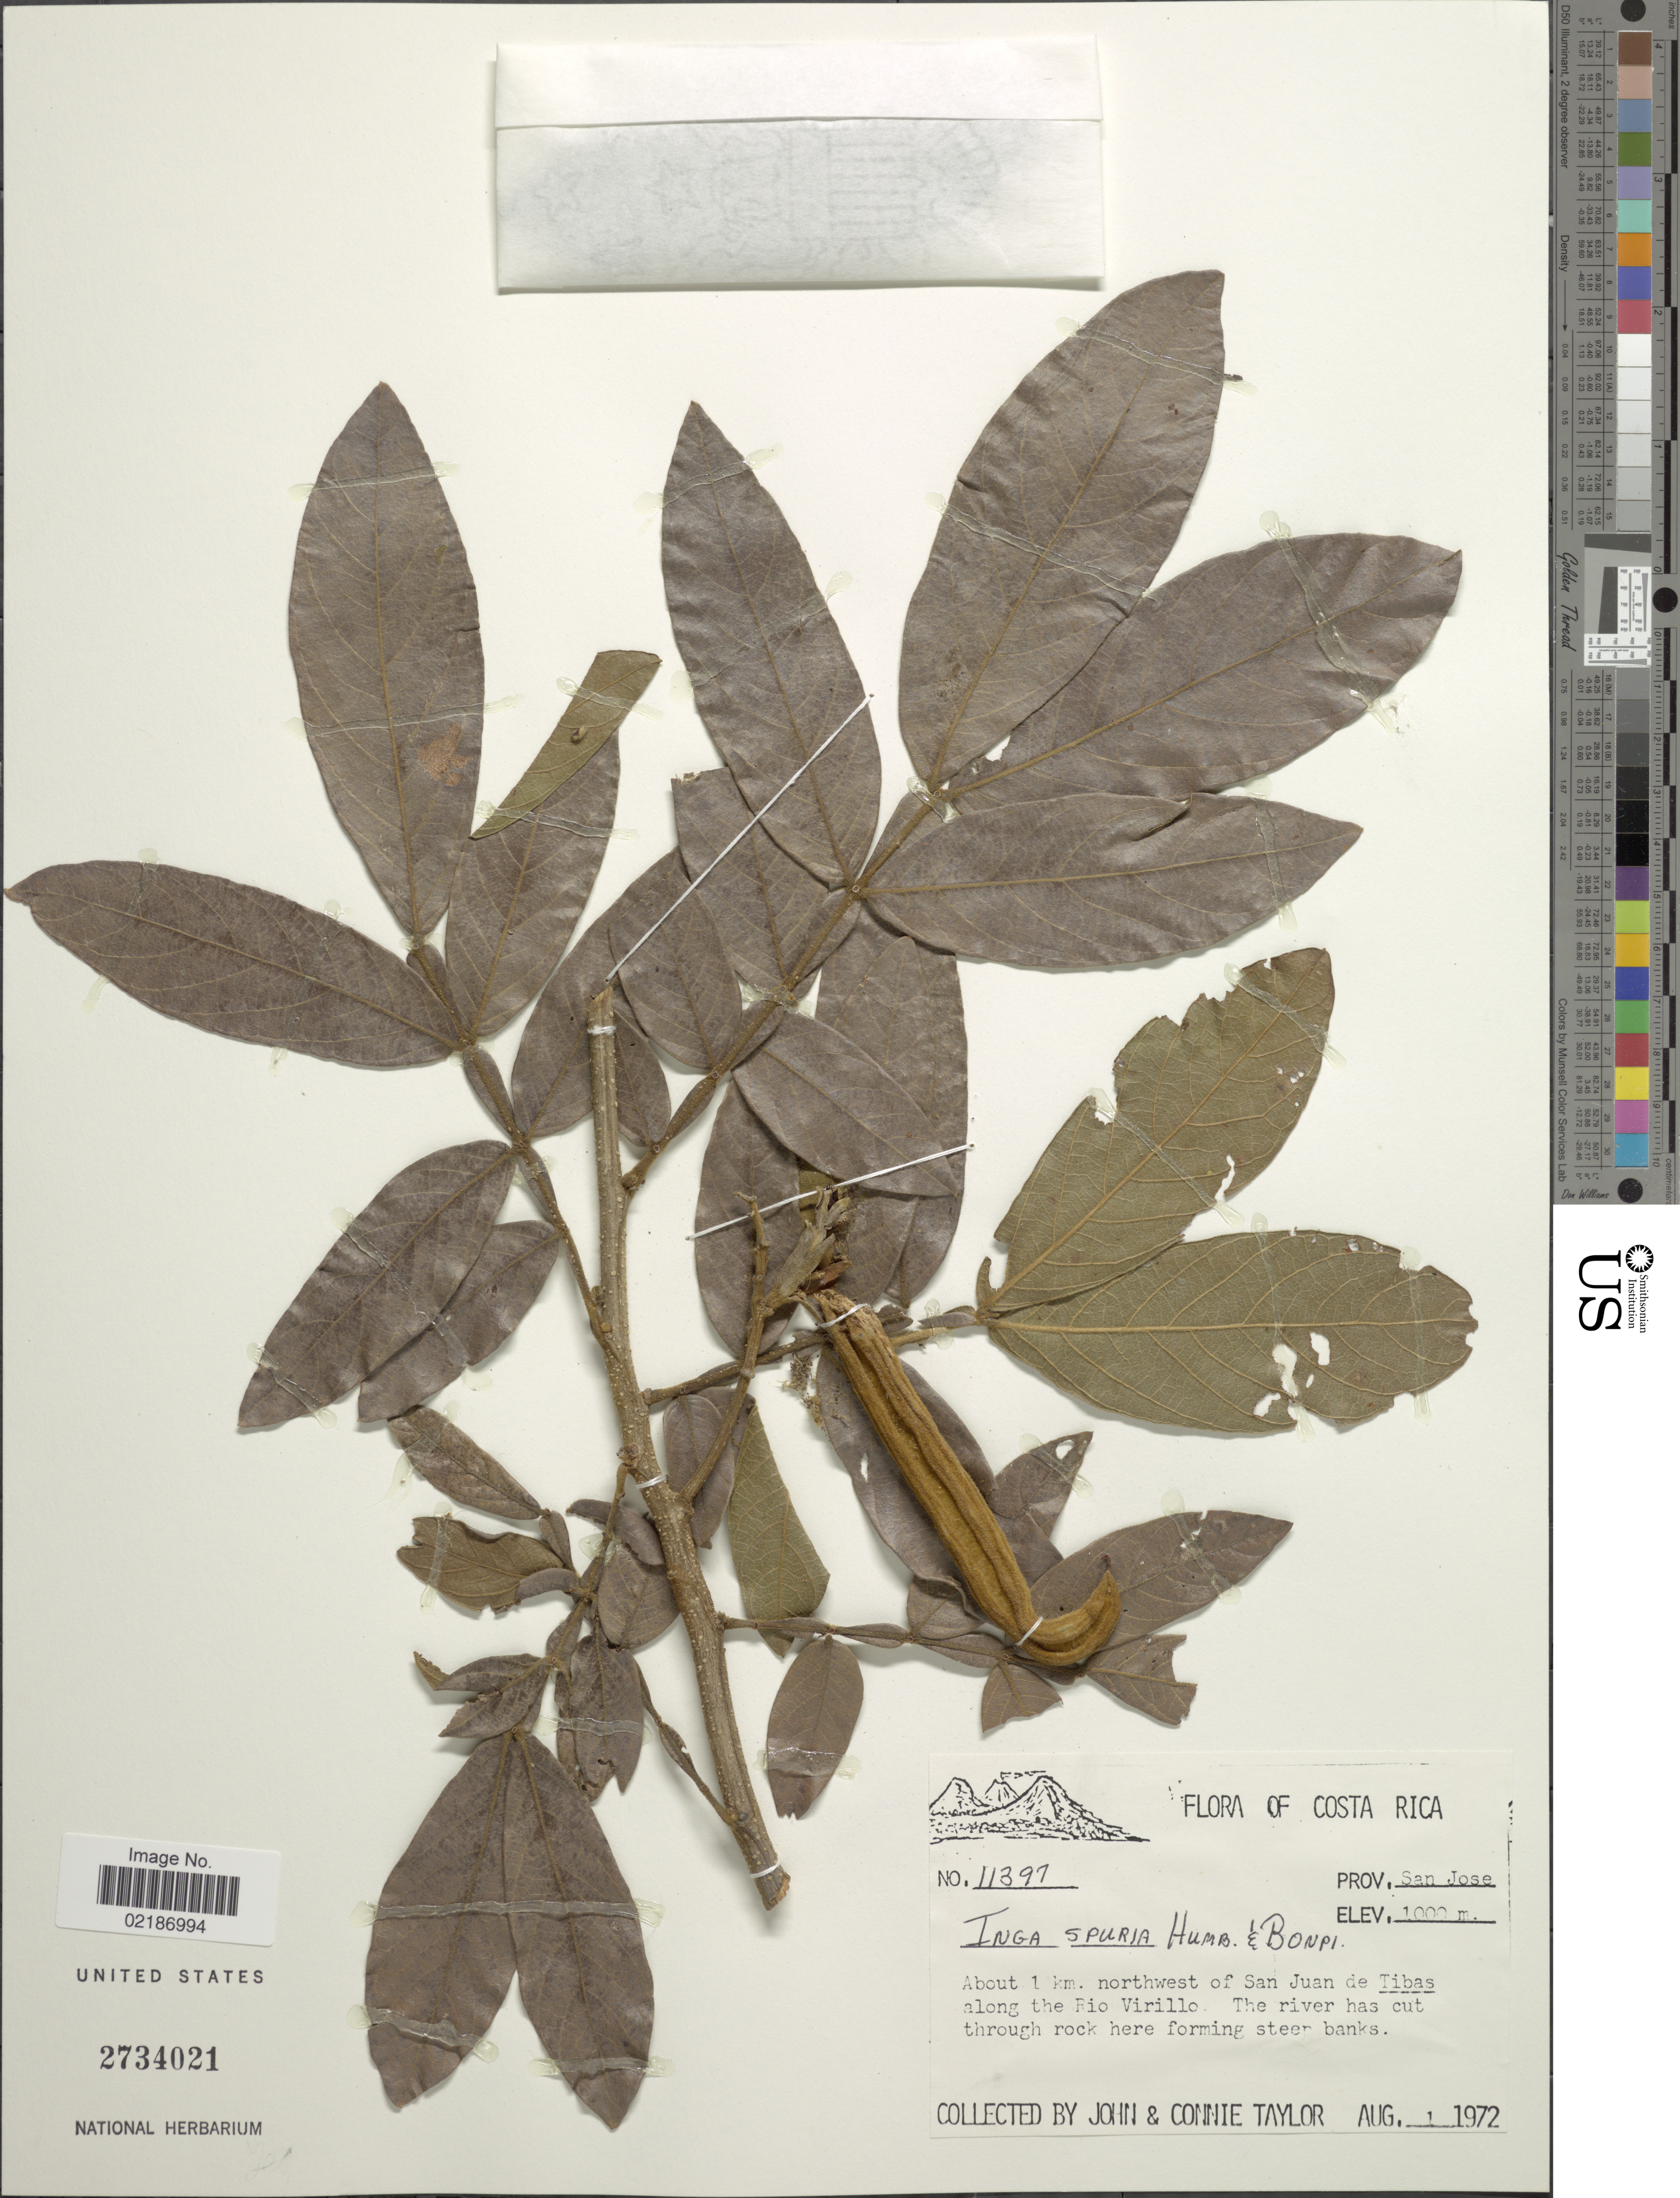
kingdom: Plantae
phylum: Tracheophyta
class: Magnoliopsida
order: Fabales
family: Fabaceae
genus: Inga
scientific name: Inga vera subsp. vera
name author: Willd.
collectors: J. Taylor & C. Taylor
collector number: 11397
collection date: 1972-08-01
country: Costa Rica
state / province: San José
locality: About 1 km northwest of San Juan de Tibas along the Rio Virillo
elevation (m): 1000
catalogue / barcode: US 2734021